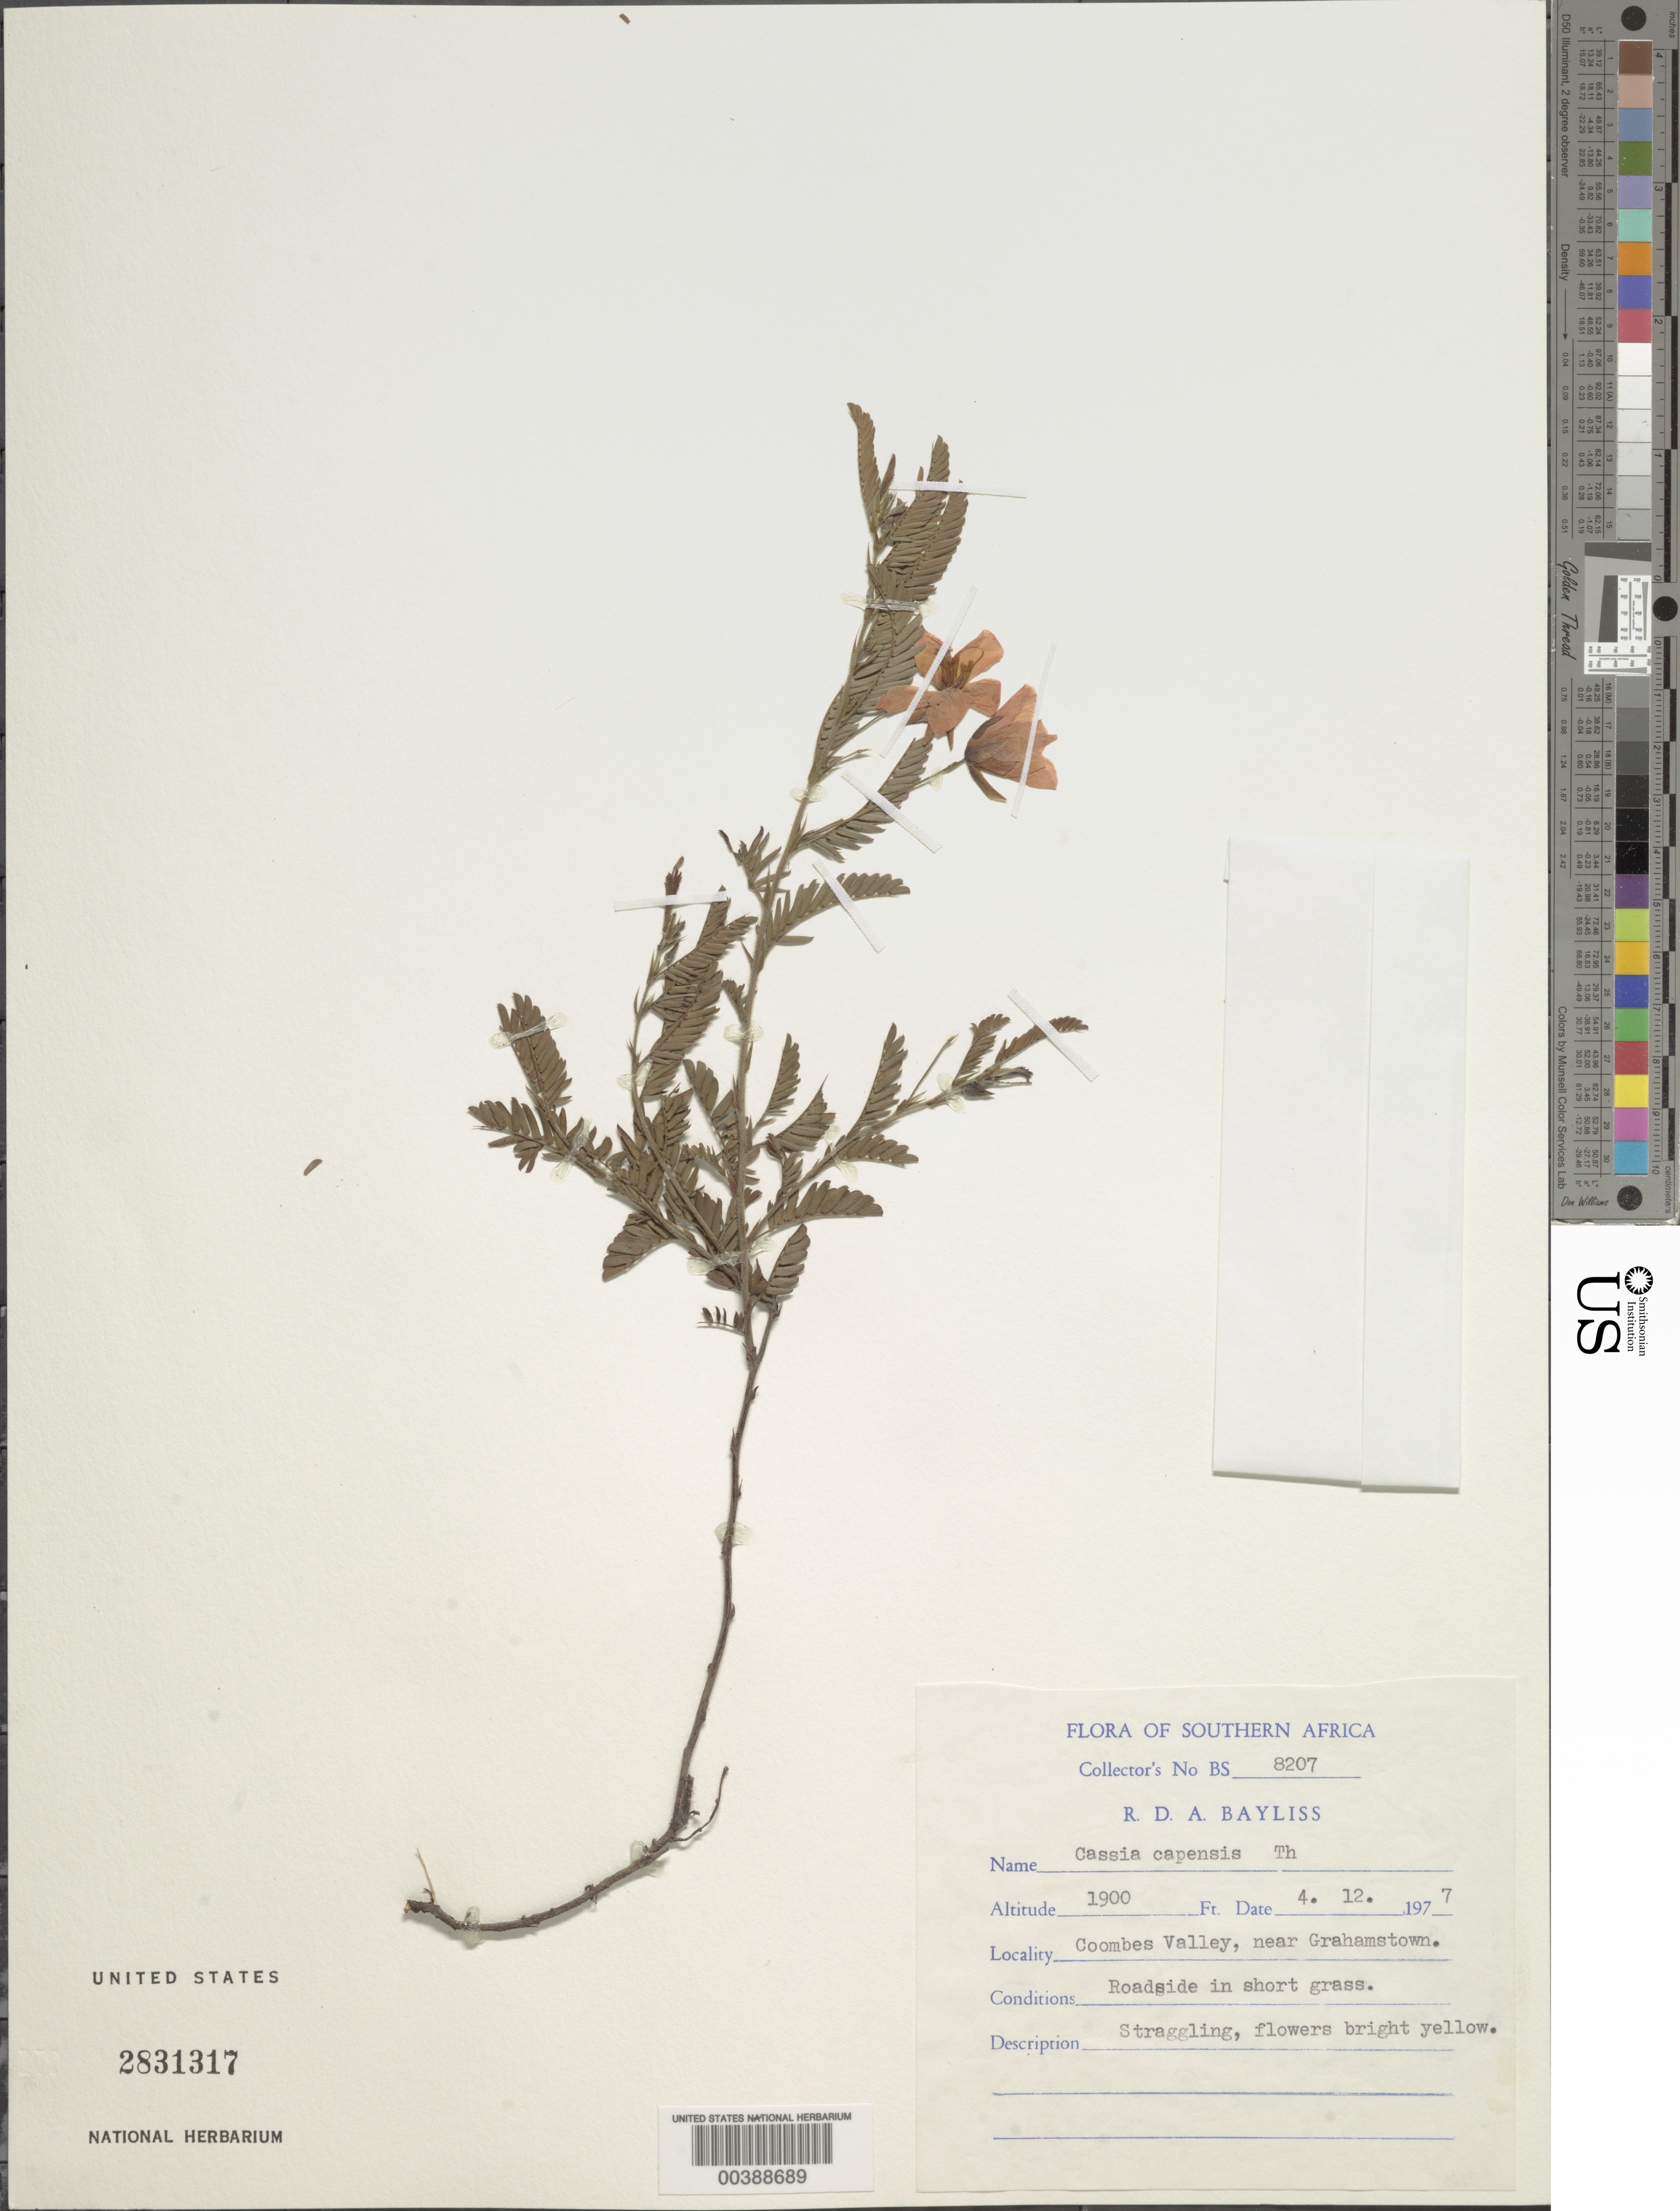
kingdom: Plantae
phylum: Tracheophyta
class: Magnoliopsida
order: Fabales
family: Fabaceae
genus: Chamaecrista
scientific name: Chamaecrista capensis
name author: (Thunb.) E. Mey.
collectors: R. D. Bayliss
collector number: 8207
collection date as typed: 12 Apr 1977 or 04 Dec 1977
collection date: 1977-04-12 or 1977-12-04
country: South Africa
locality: Coobes valley, near grahmstown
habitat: Roadside in short grass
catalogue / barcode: US 2831317